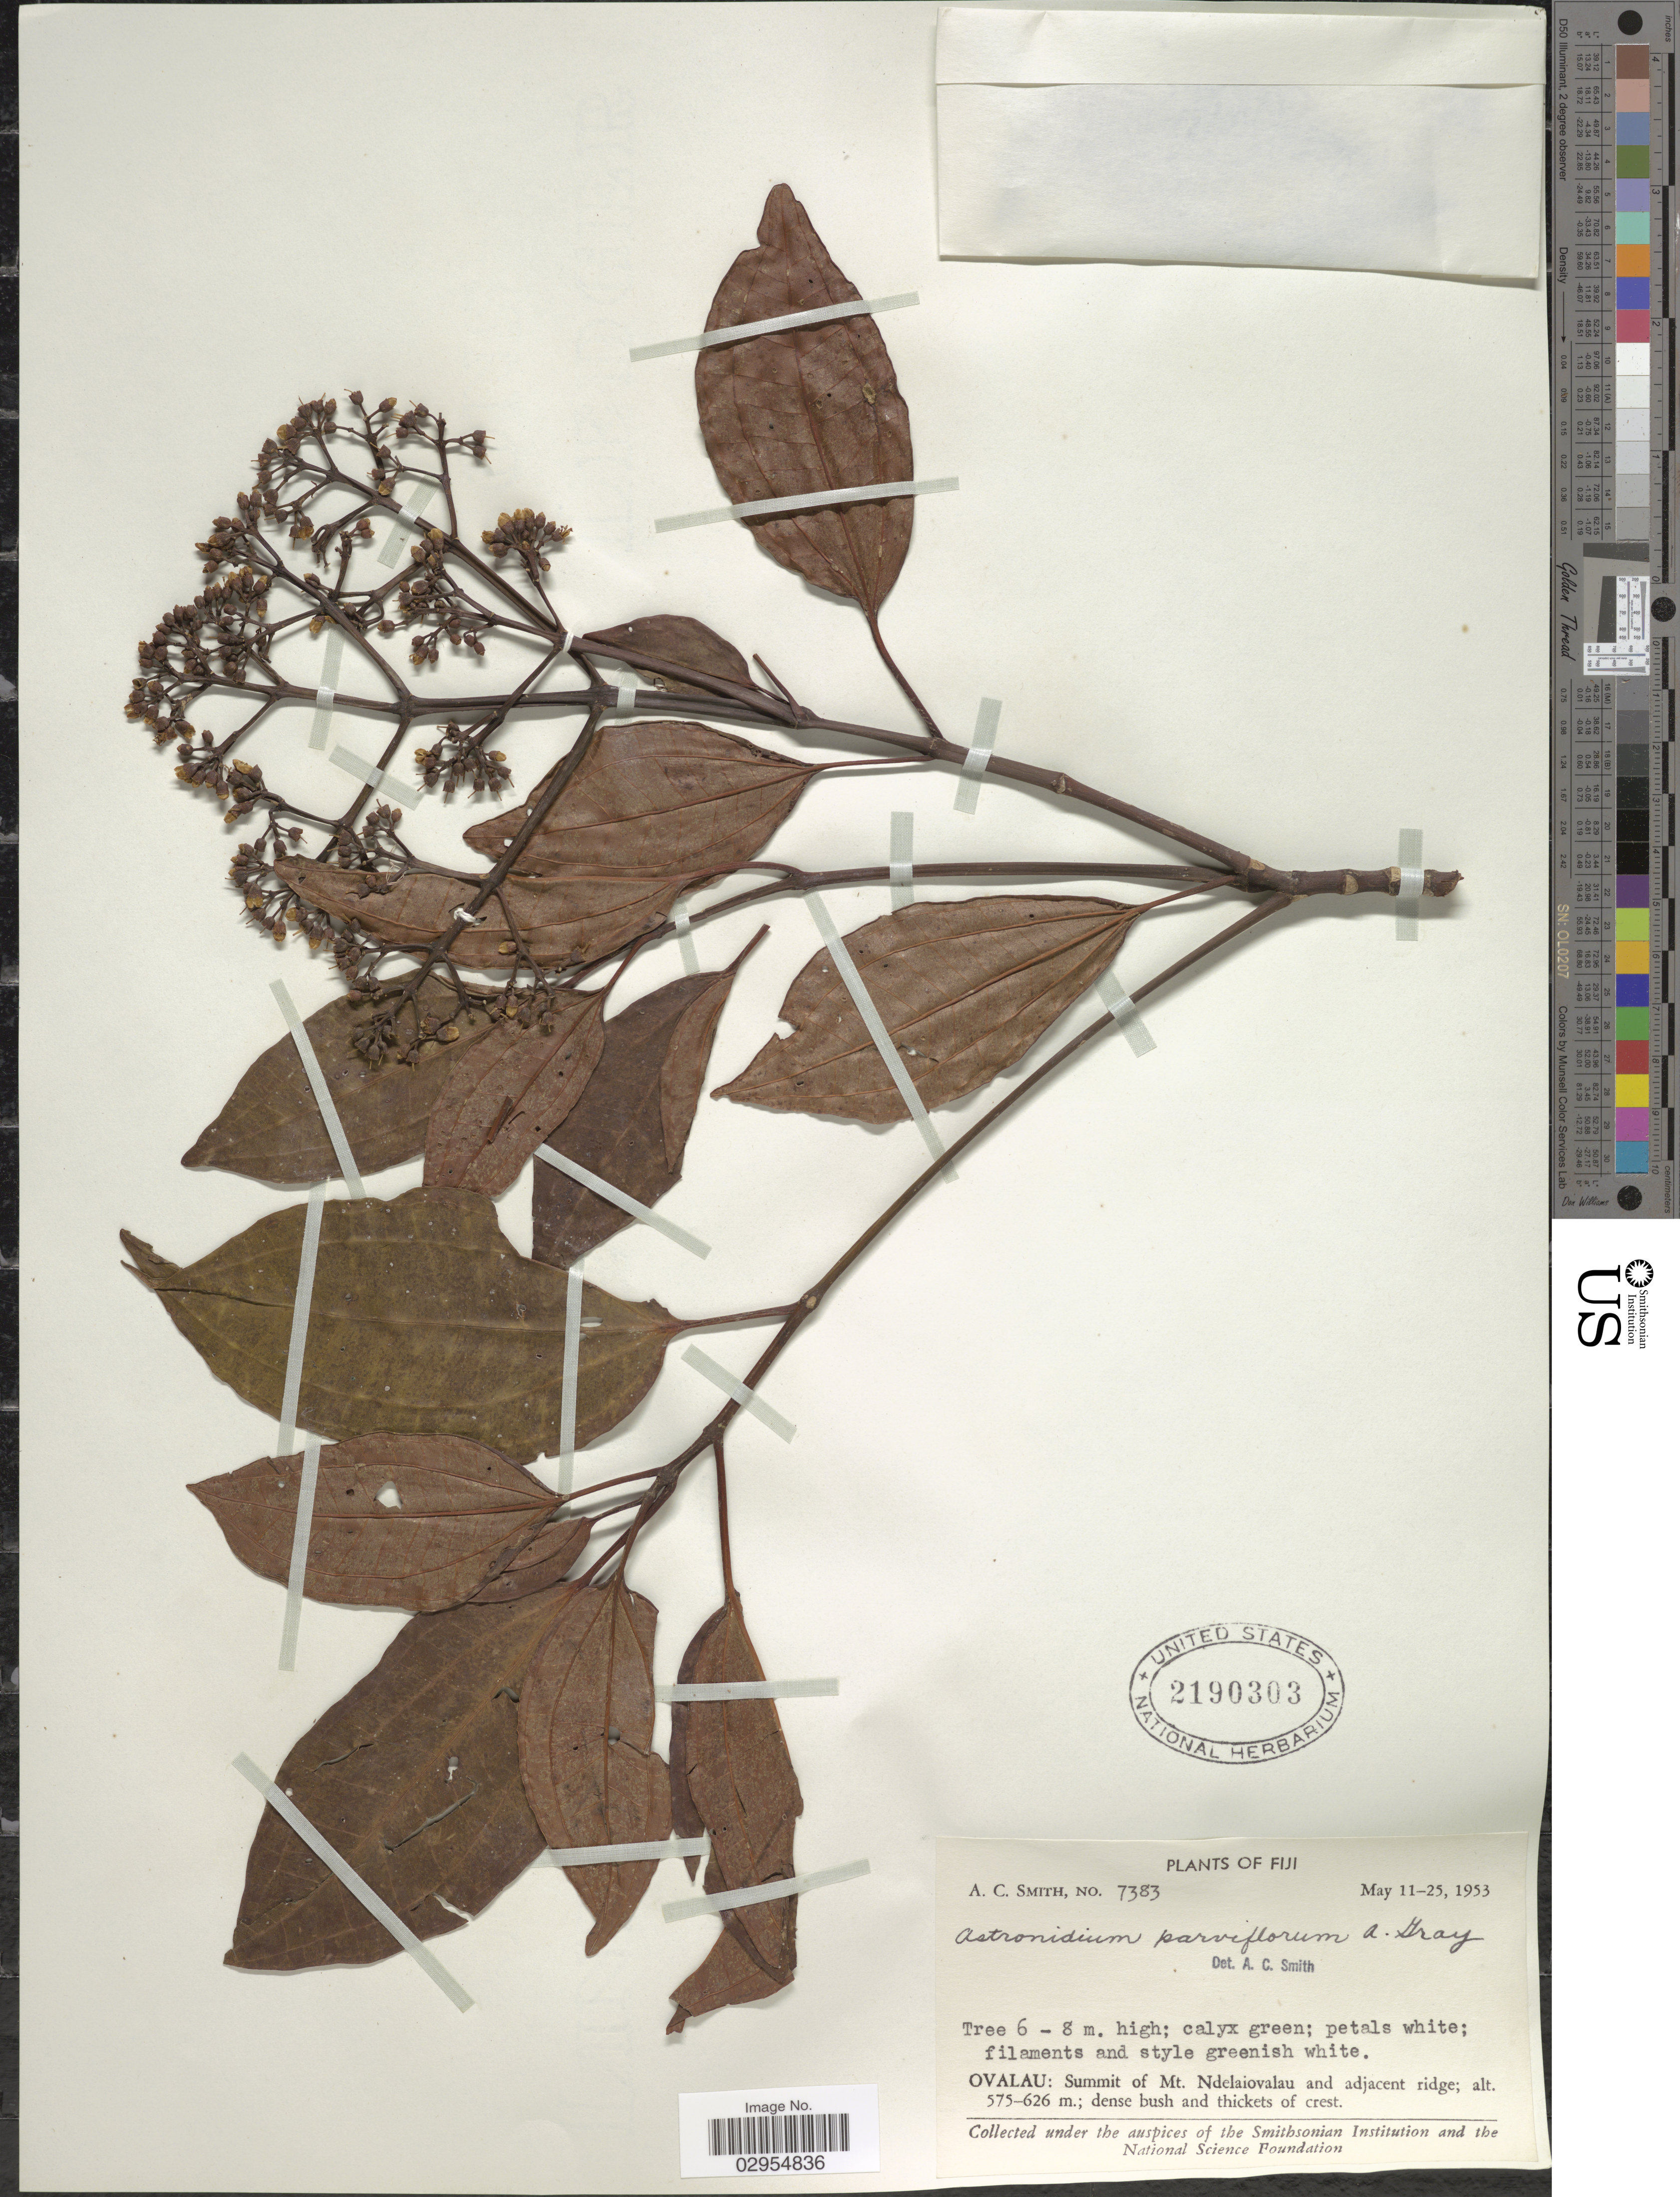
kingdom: Plantae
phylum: Tracheophyta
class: Magnoliopsida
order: Myrtales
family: Melastomataceae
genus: Astronidium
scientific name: Astronidium parviflorum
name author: A. Gray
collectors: A. C. Smith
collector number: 7383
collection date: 1953-05-11/1953-05-25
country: Fiji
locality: Ovalau: Summit of Mt. Ndelaiovalau and adjacent ridge.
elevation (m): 575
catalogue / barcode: US 2190303